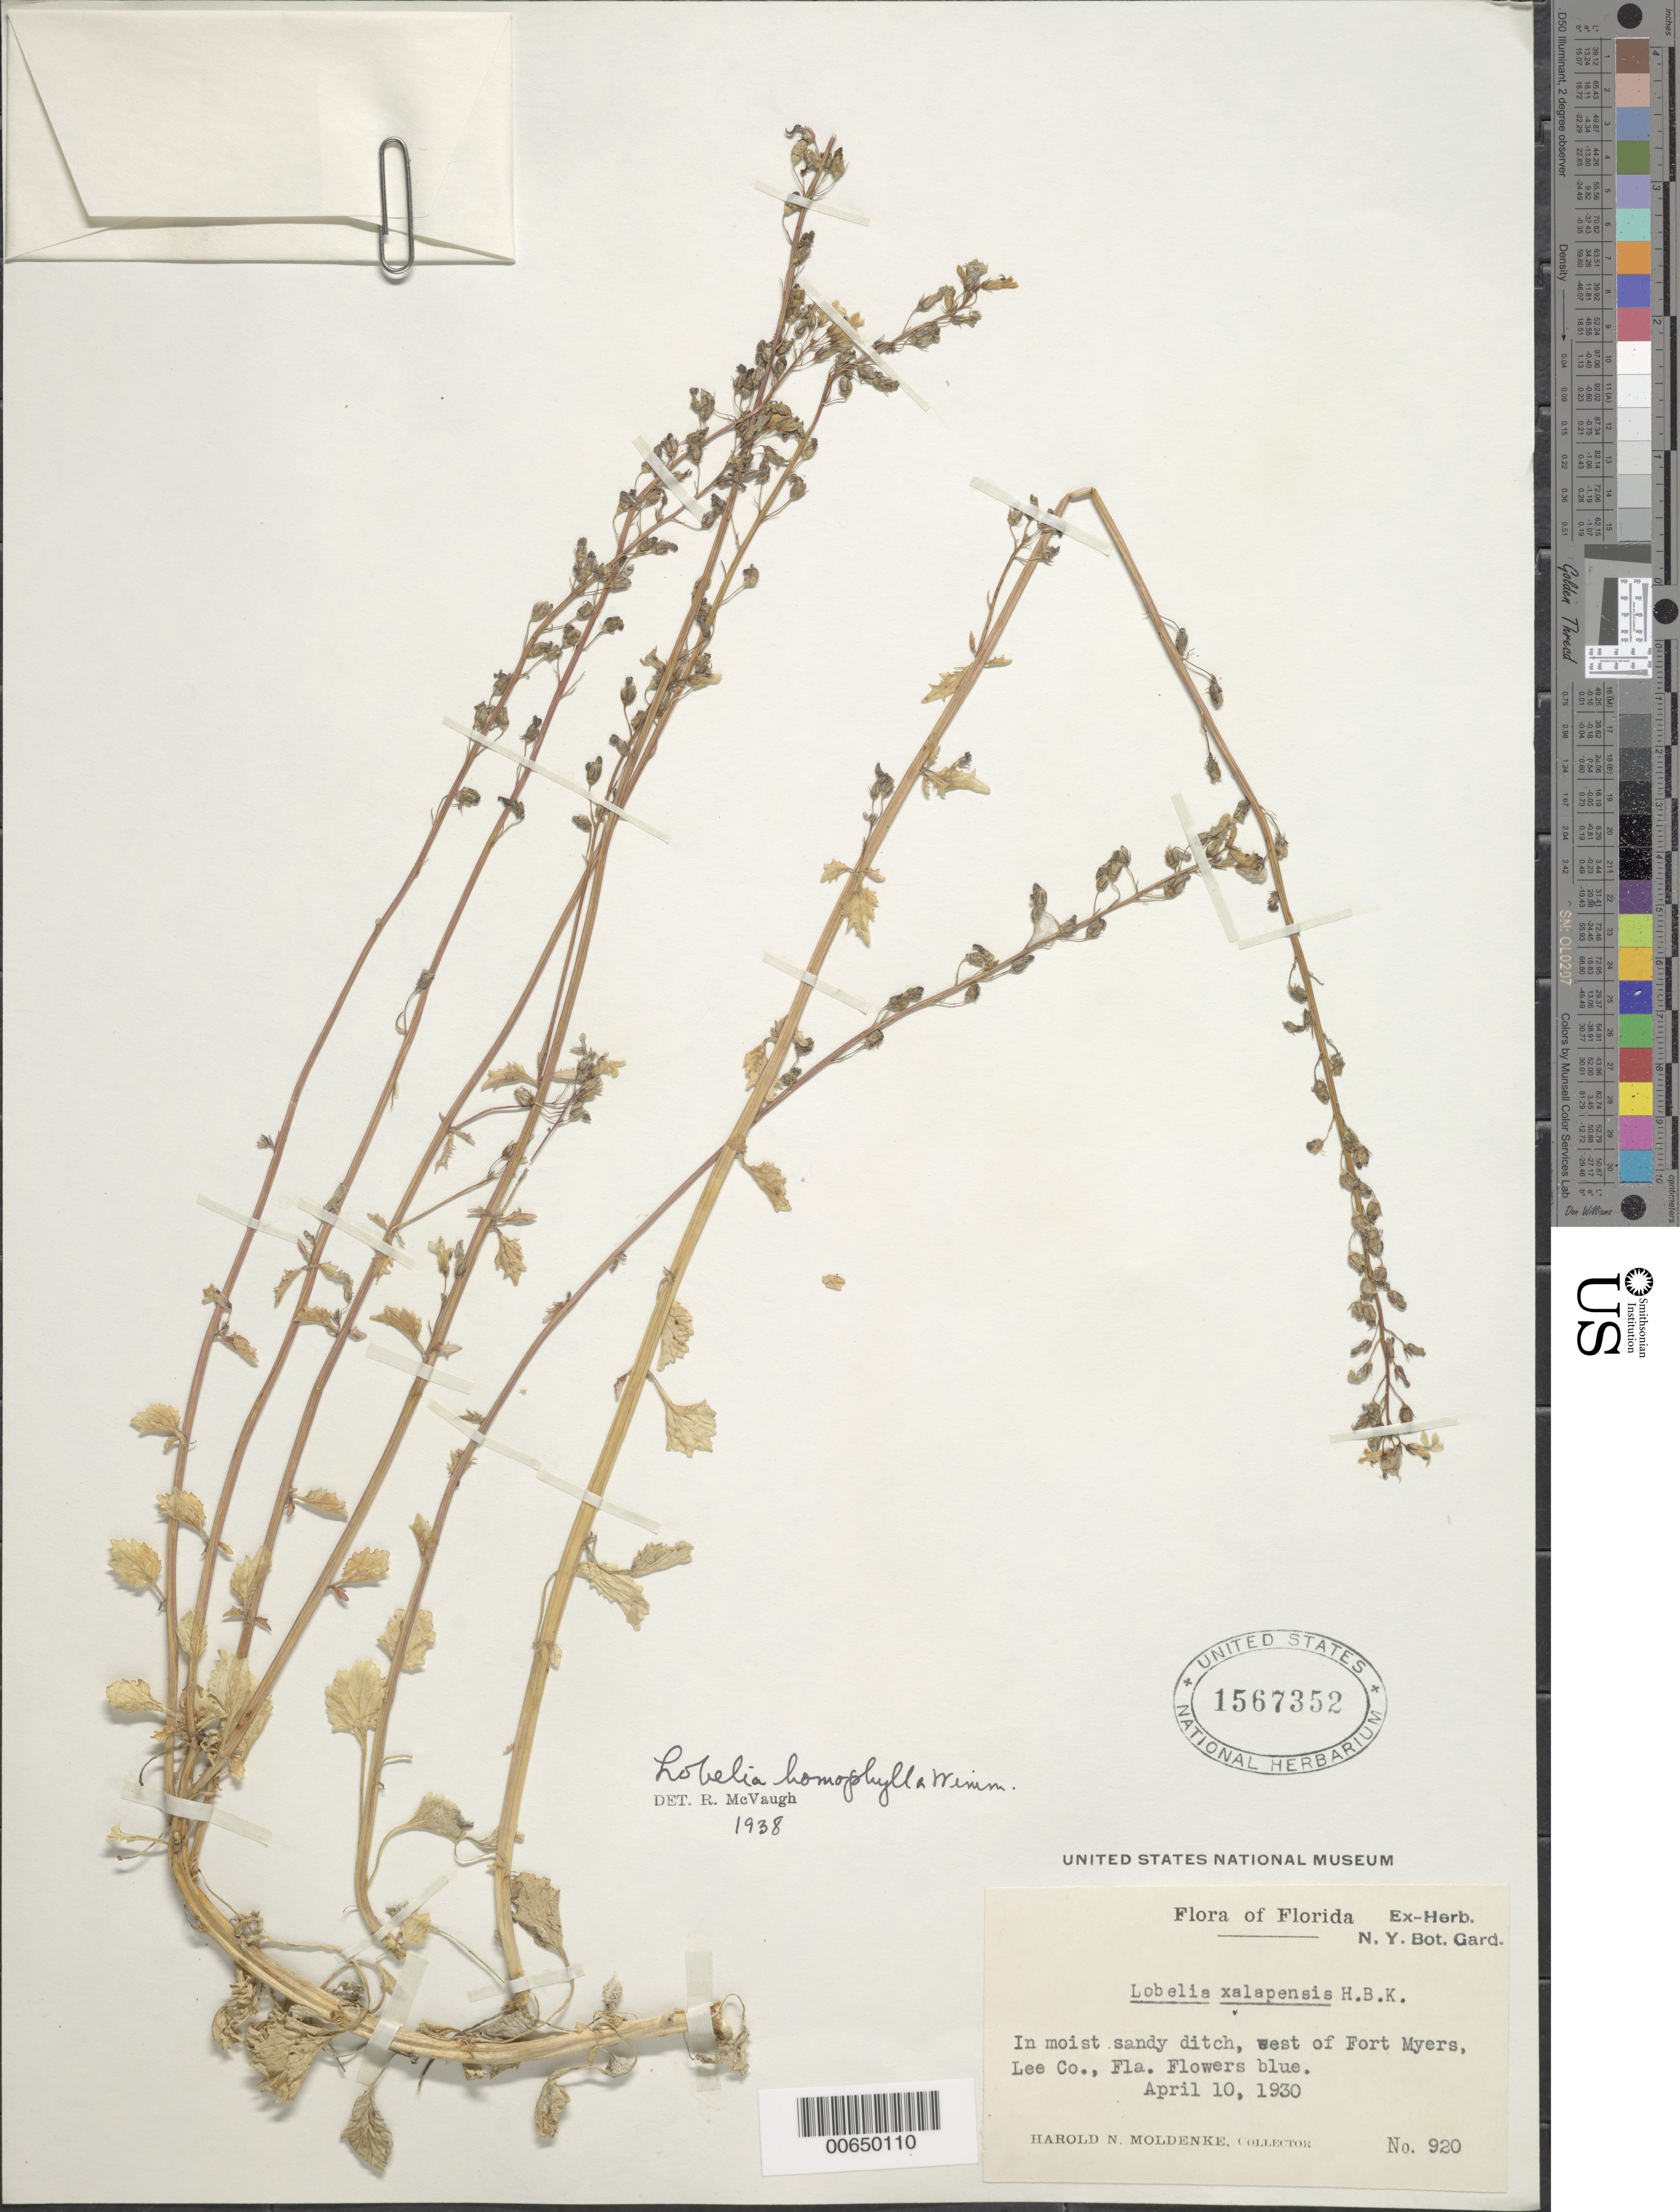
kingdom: Plantae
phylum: Tracheophyta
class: Magnoliopsida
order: Asterales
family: Campanulaceae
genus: Lobelia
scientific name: Lobelia homophylla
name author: E. Wimm.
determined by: McVaugh, R.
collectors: H. N. Moldenke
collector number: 920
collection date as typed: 10 Apr 1930 or 04 Oct 1930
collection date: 1930-04-10 or 1930-10-04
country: United States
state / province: Florida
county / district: Lee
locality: W of Fort Myers.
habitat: In moist sandy ditch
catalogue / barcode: US 1567352